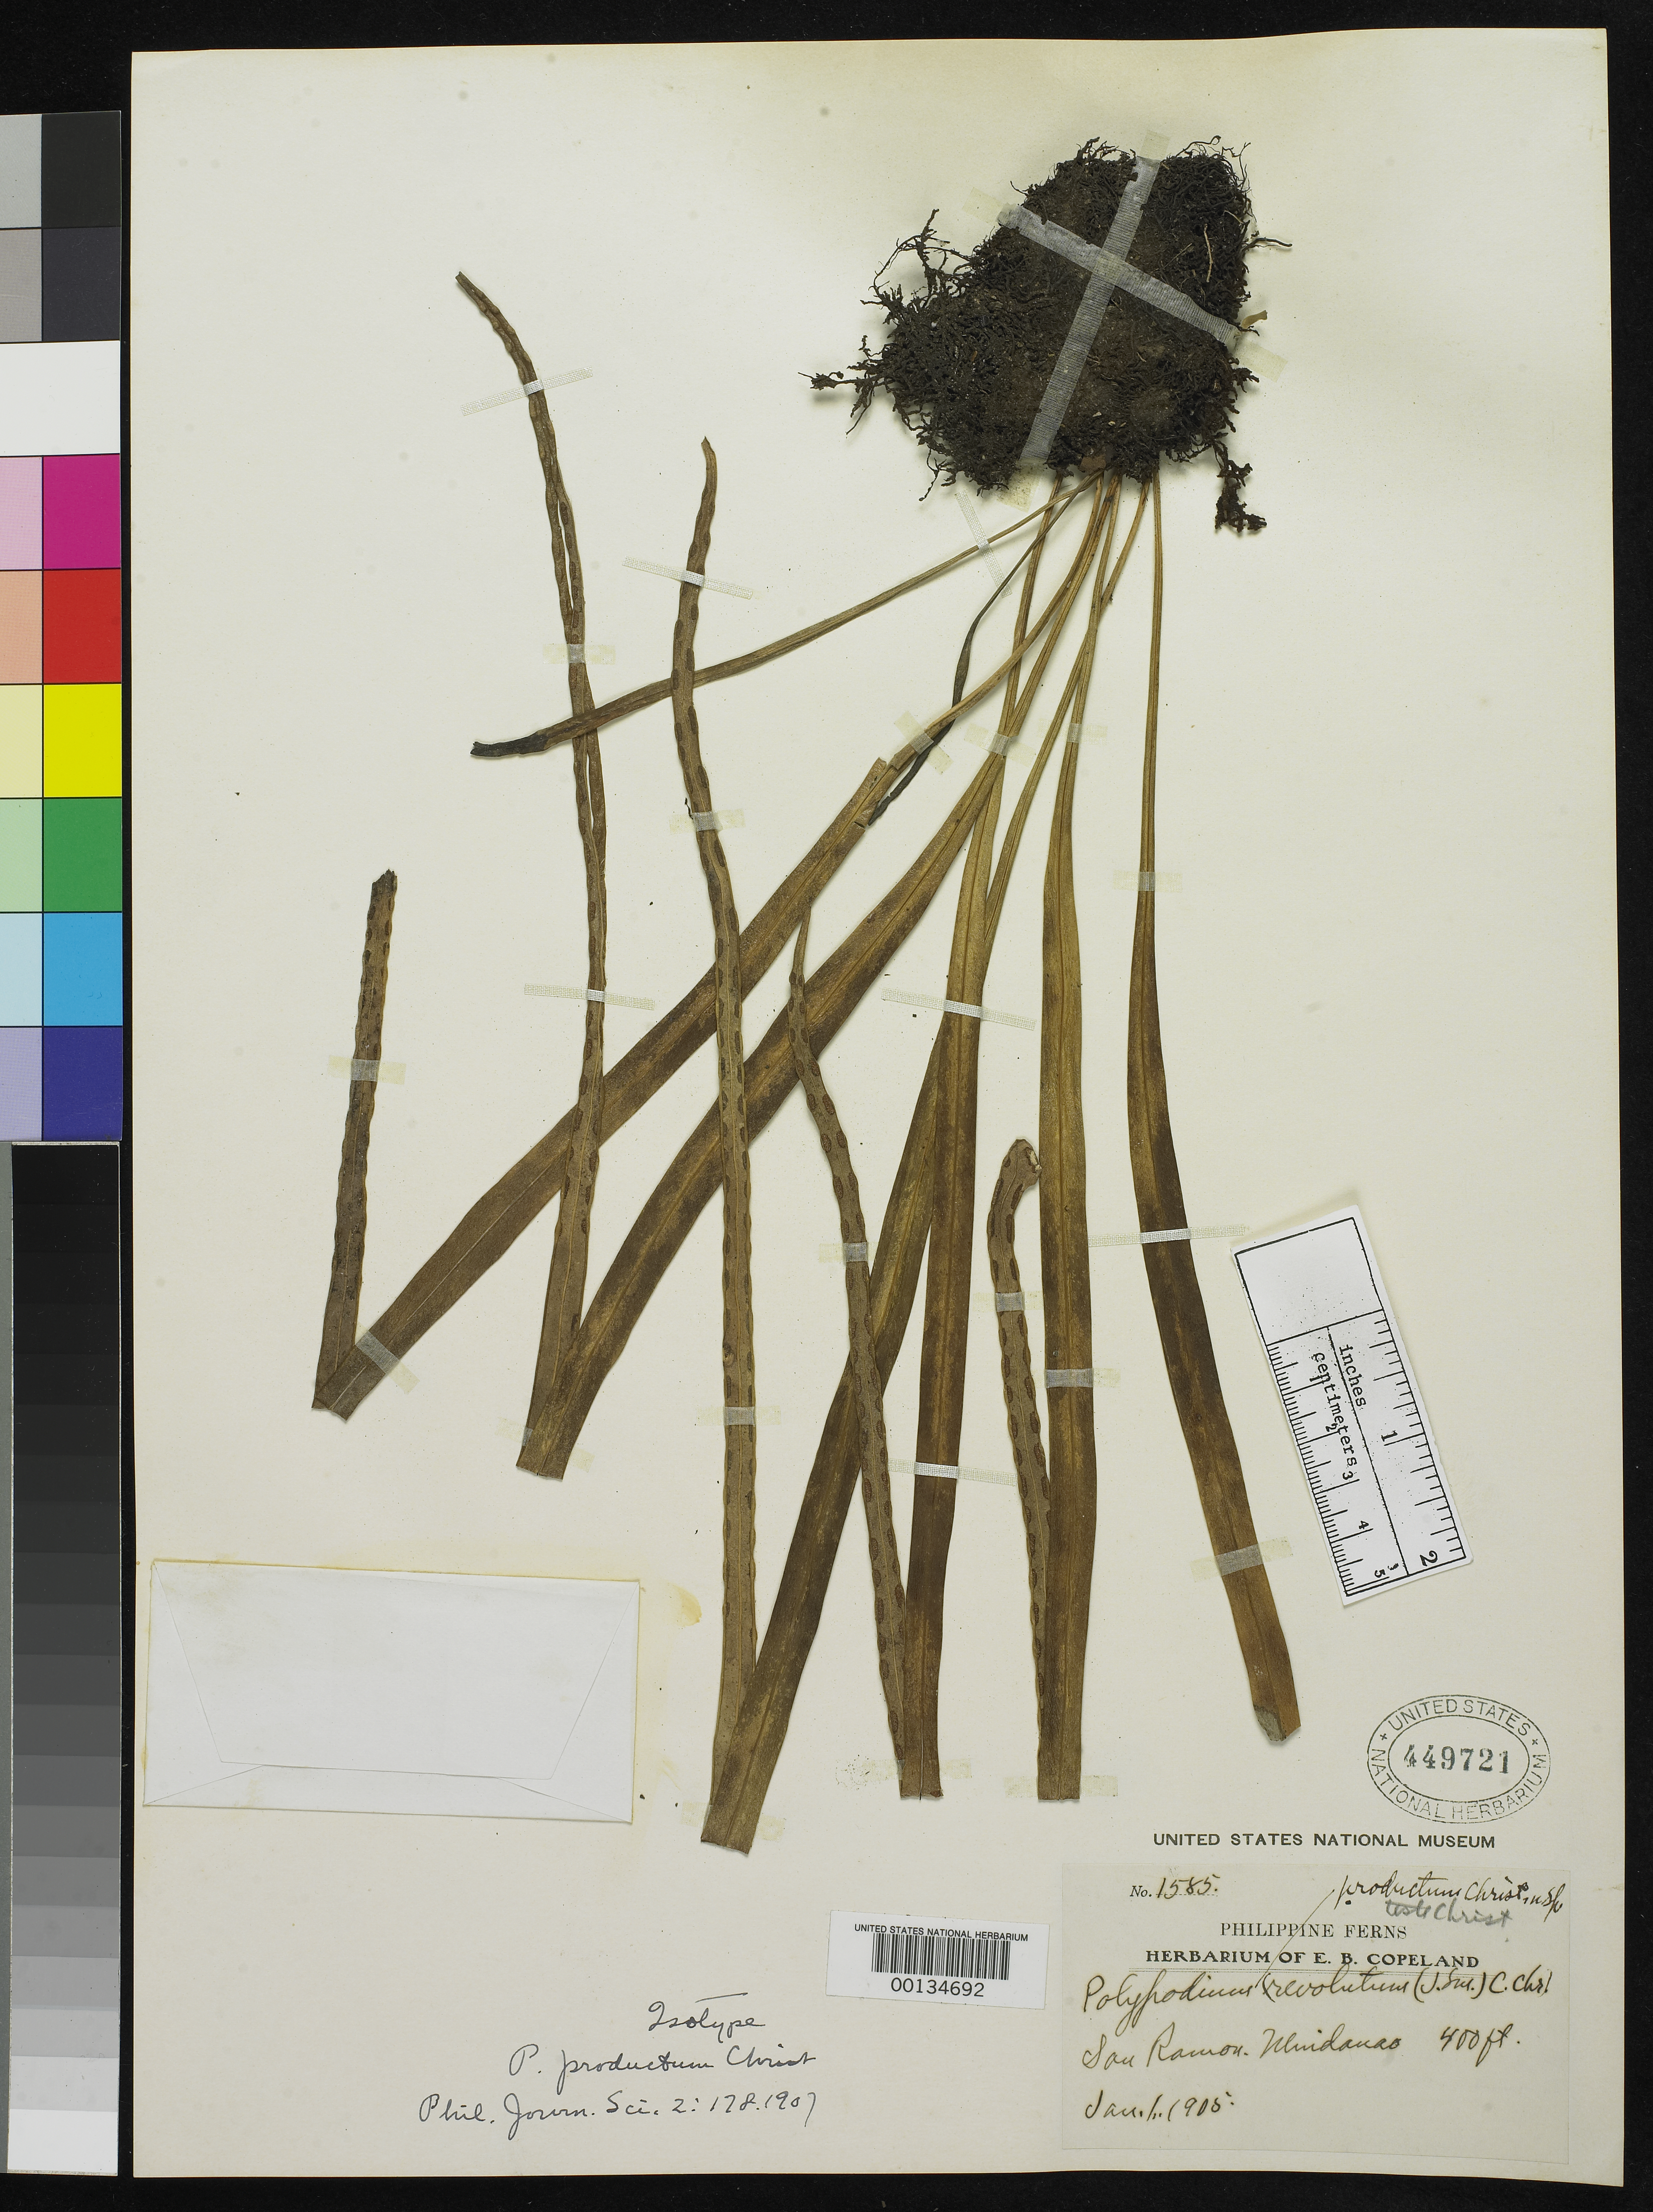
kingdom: Plantae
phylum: Tracheophyta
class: Polypodiopsida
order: Polypodiales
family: Polypodiaceae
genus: Polypodium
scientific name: Polypodium productum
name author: Christ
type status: Isotype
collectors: E. B. Copeland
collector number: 1585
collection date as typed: Jan 1905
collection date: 1905-01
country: Philippines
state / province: Zamboanga Peninsula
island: Mindanao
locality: San Ramon.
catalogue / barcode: US 449721